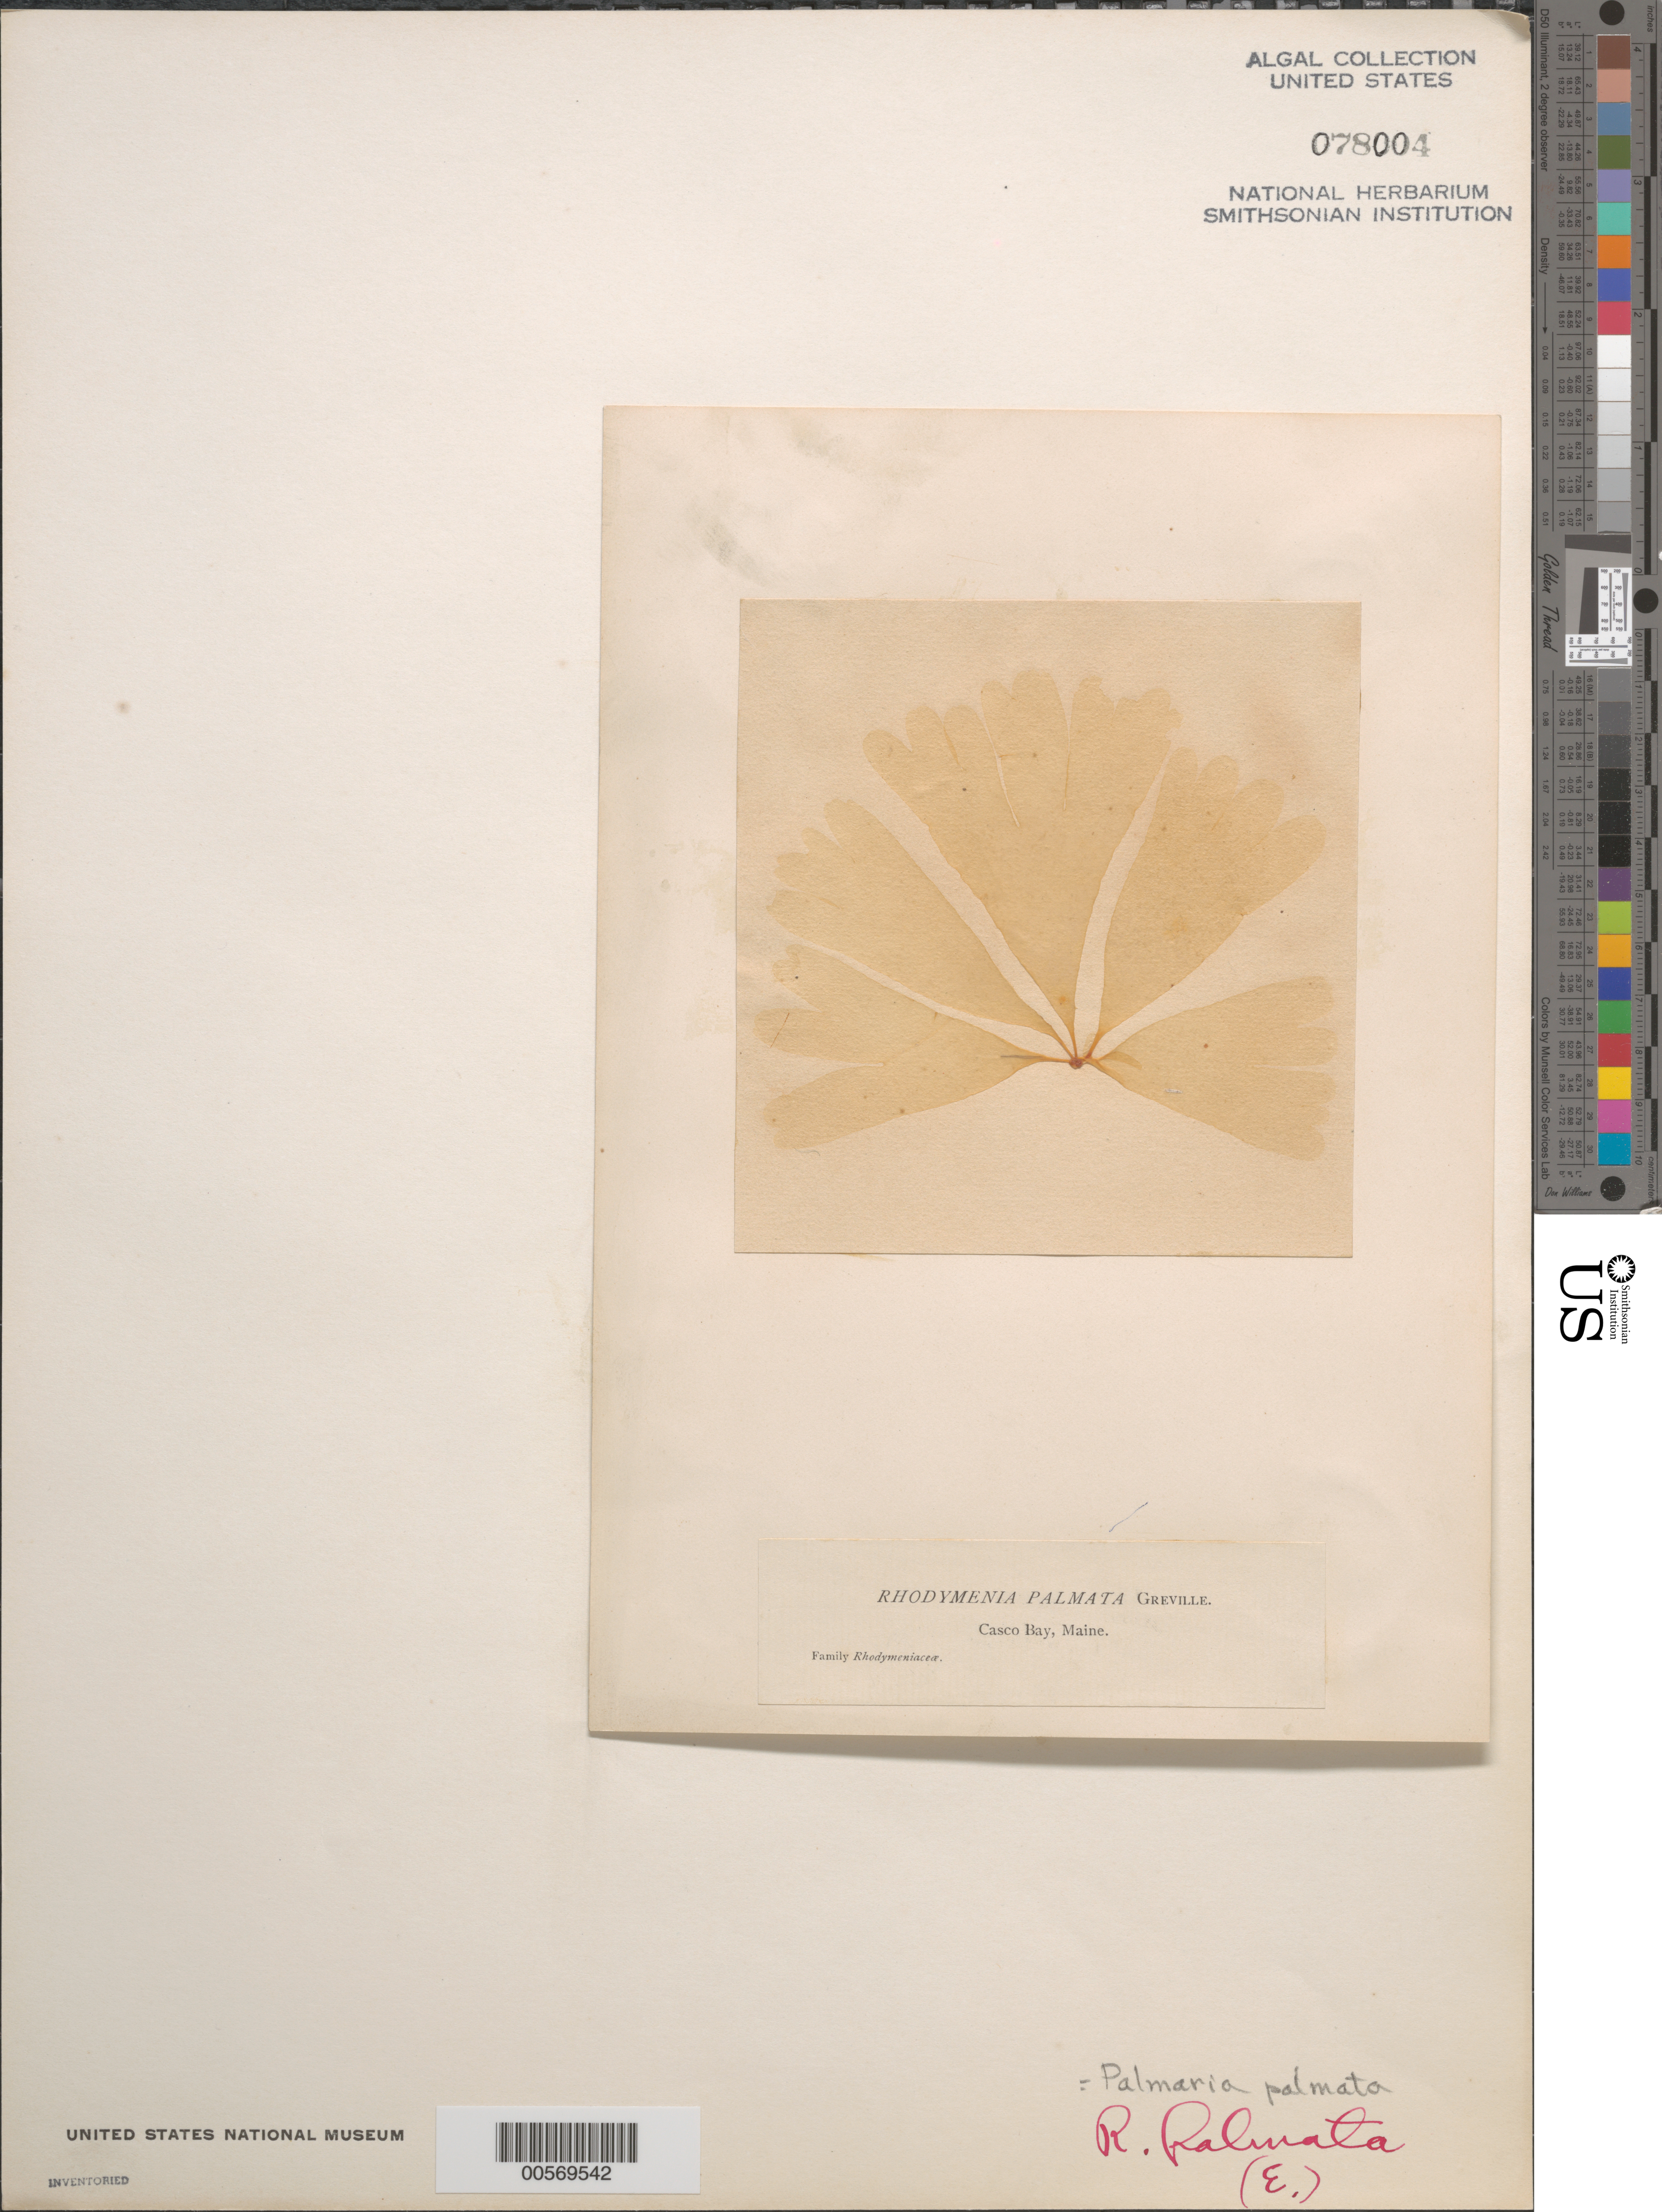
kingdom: Plantae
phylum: Rhodophyta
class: Florideophyceae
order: Palmariales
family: Palmariaceae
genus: Palmaria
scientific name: Palmaria palmata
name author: (L.) F. Weber & D. Mohr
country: United States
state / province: Maine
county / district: Cumberland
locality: Casco Bay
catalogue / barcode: US 78004